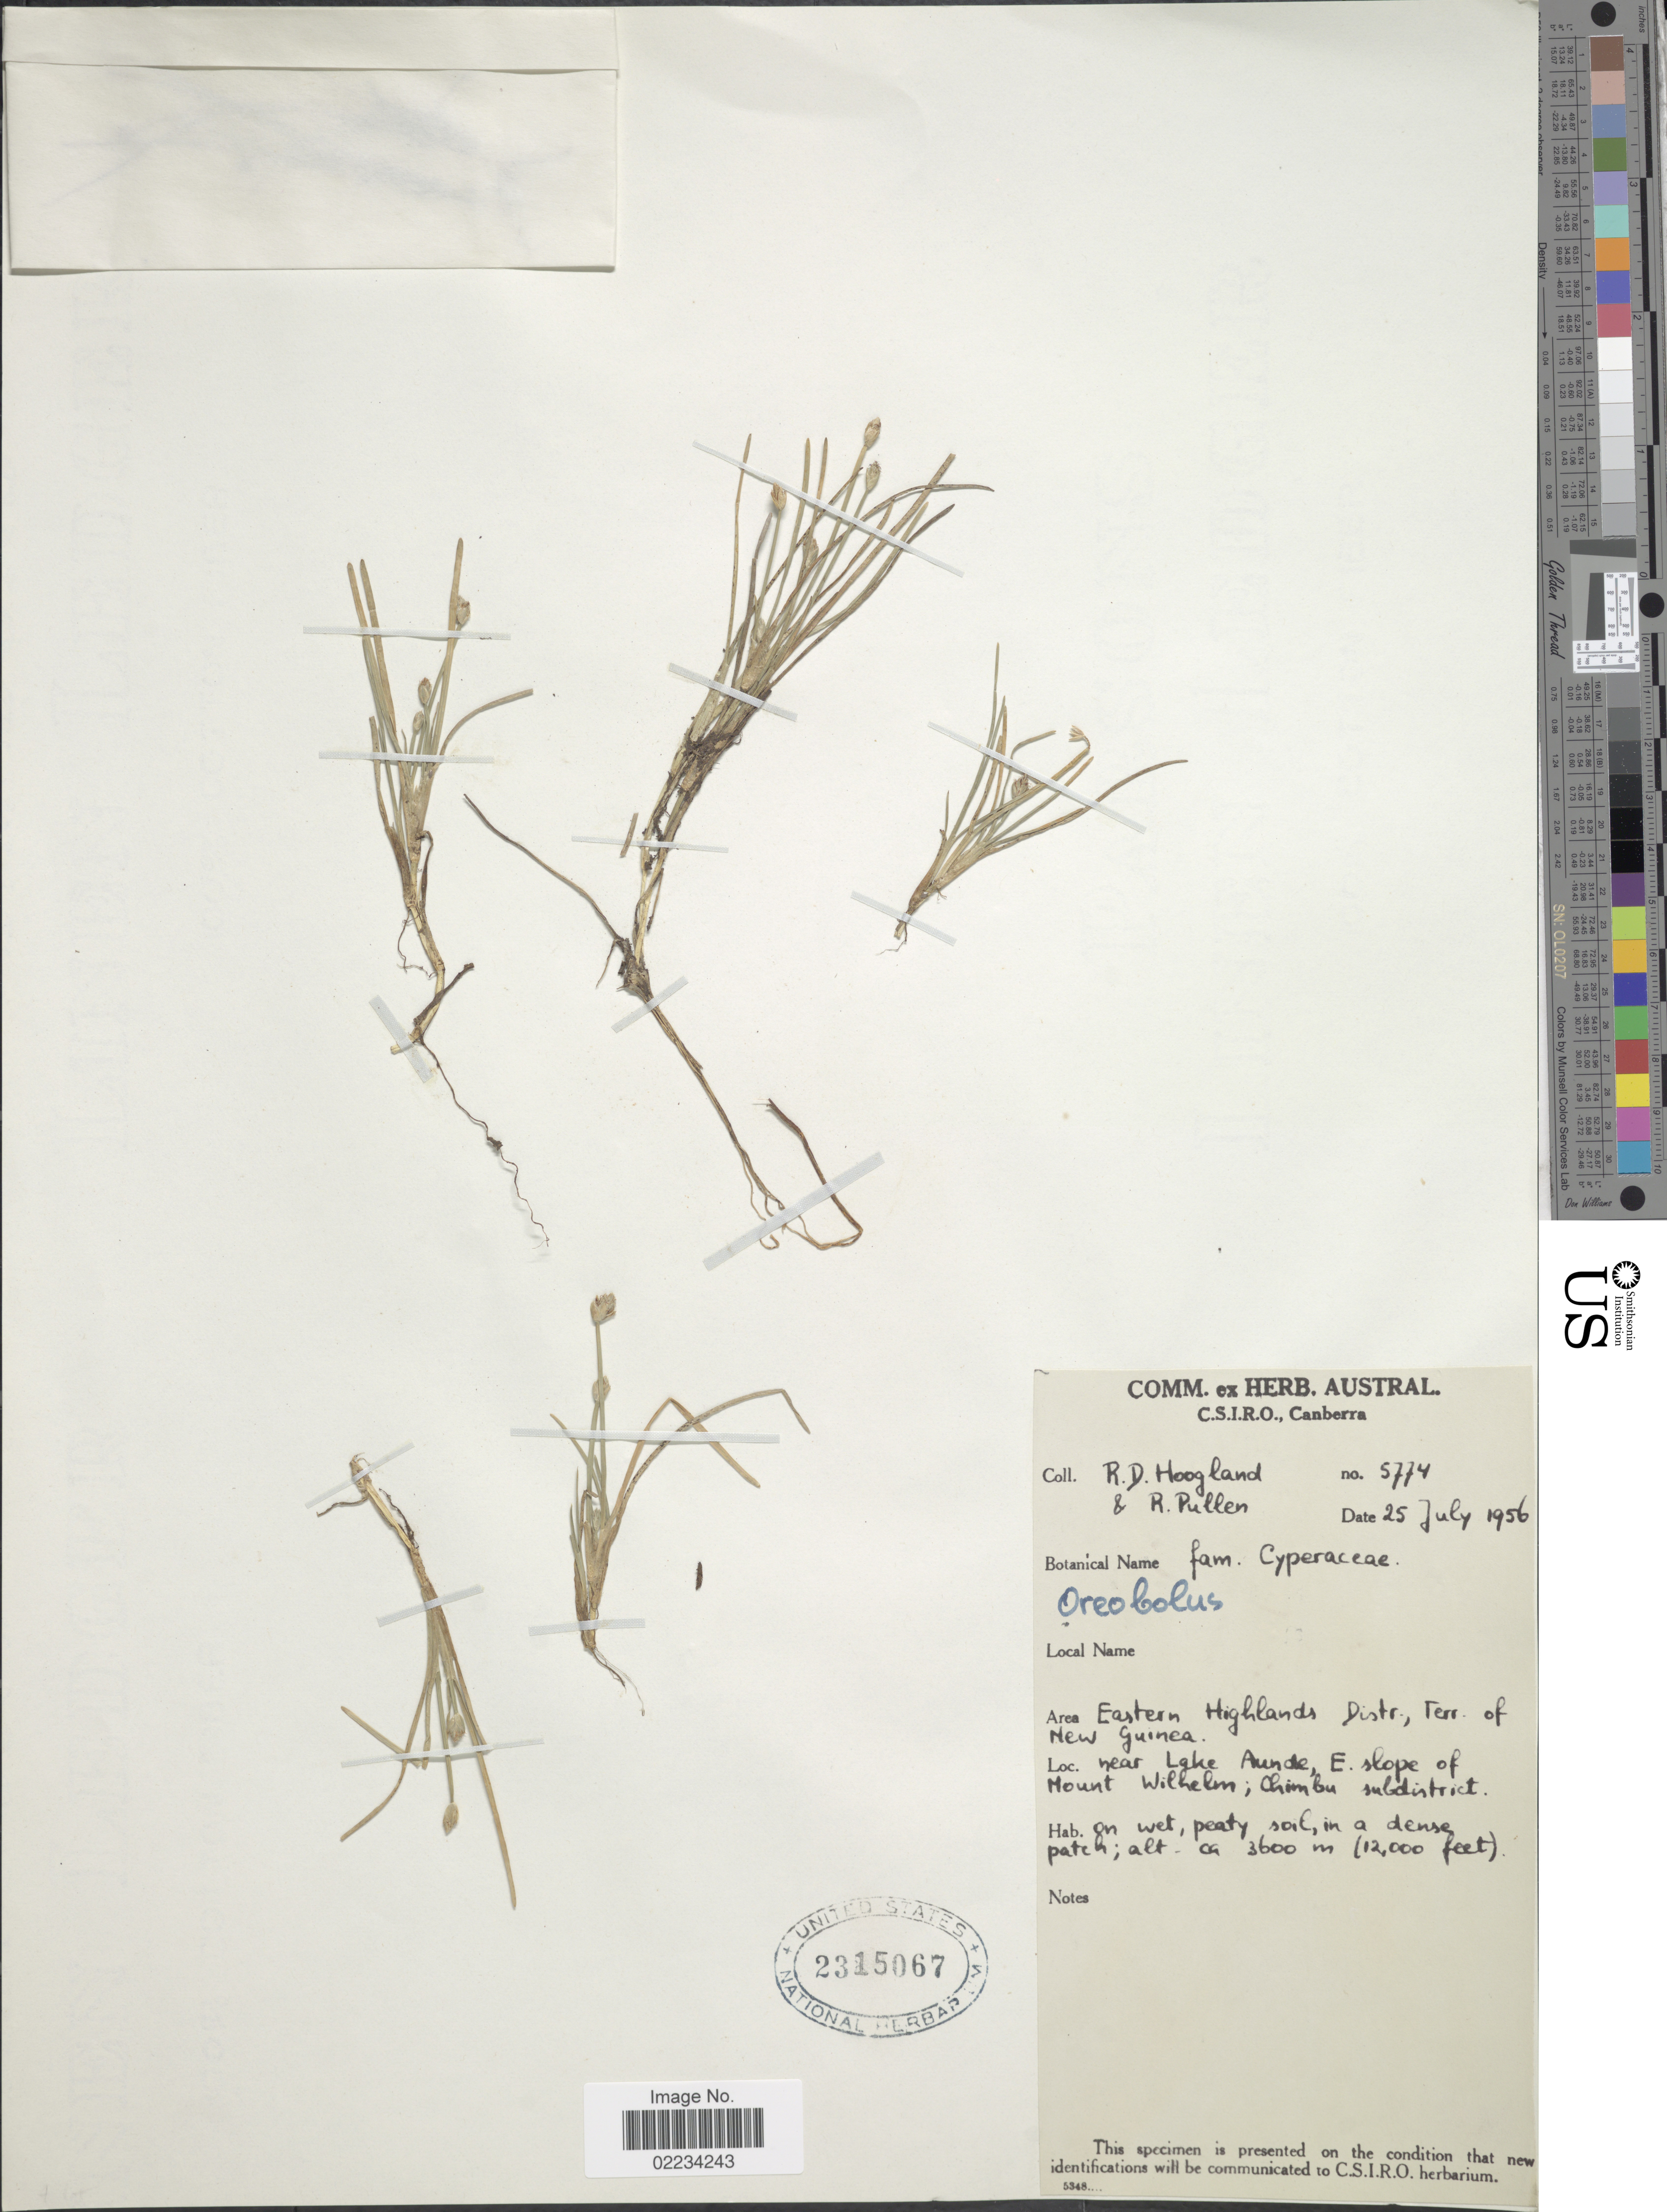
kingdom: Plantae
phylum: Tracheophyta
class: Liliopsida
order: Poales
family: Cyperaceae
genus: Isolepis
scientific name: Isolepis crassiuscula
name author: Hook. f.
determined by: Kern, J. H.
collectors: R. D. Hoogland & R. Pullen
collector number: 5774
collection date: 1956-07-25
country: Papua New Guinea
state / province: Chimbu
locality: Area Eastern Highlands Distr., Terr of New Guinea, near Lake Aunde, E slope of Mount Wilhelm; Chimbu subdistrict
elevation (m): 3600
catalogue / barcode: US 2315067